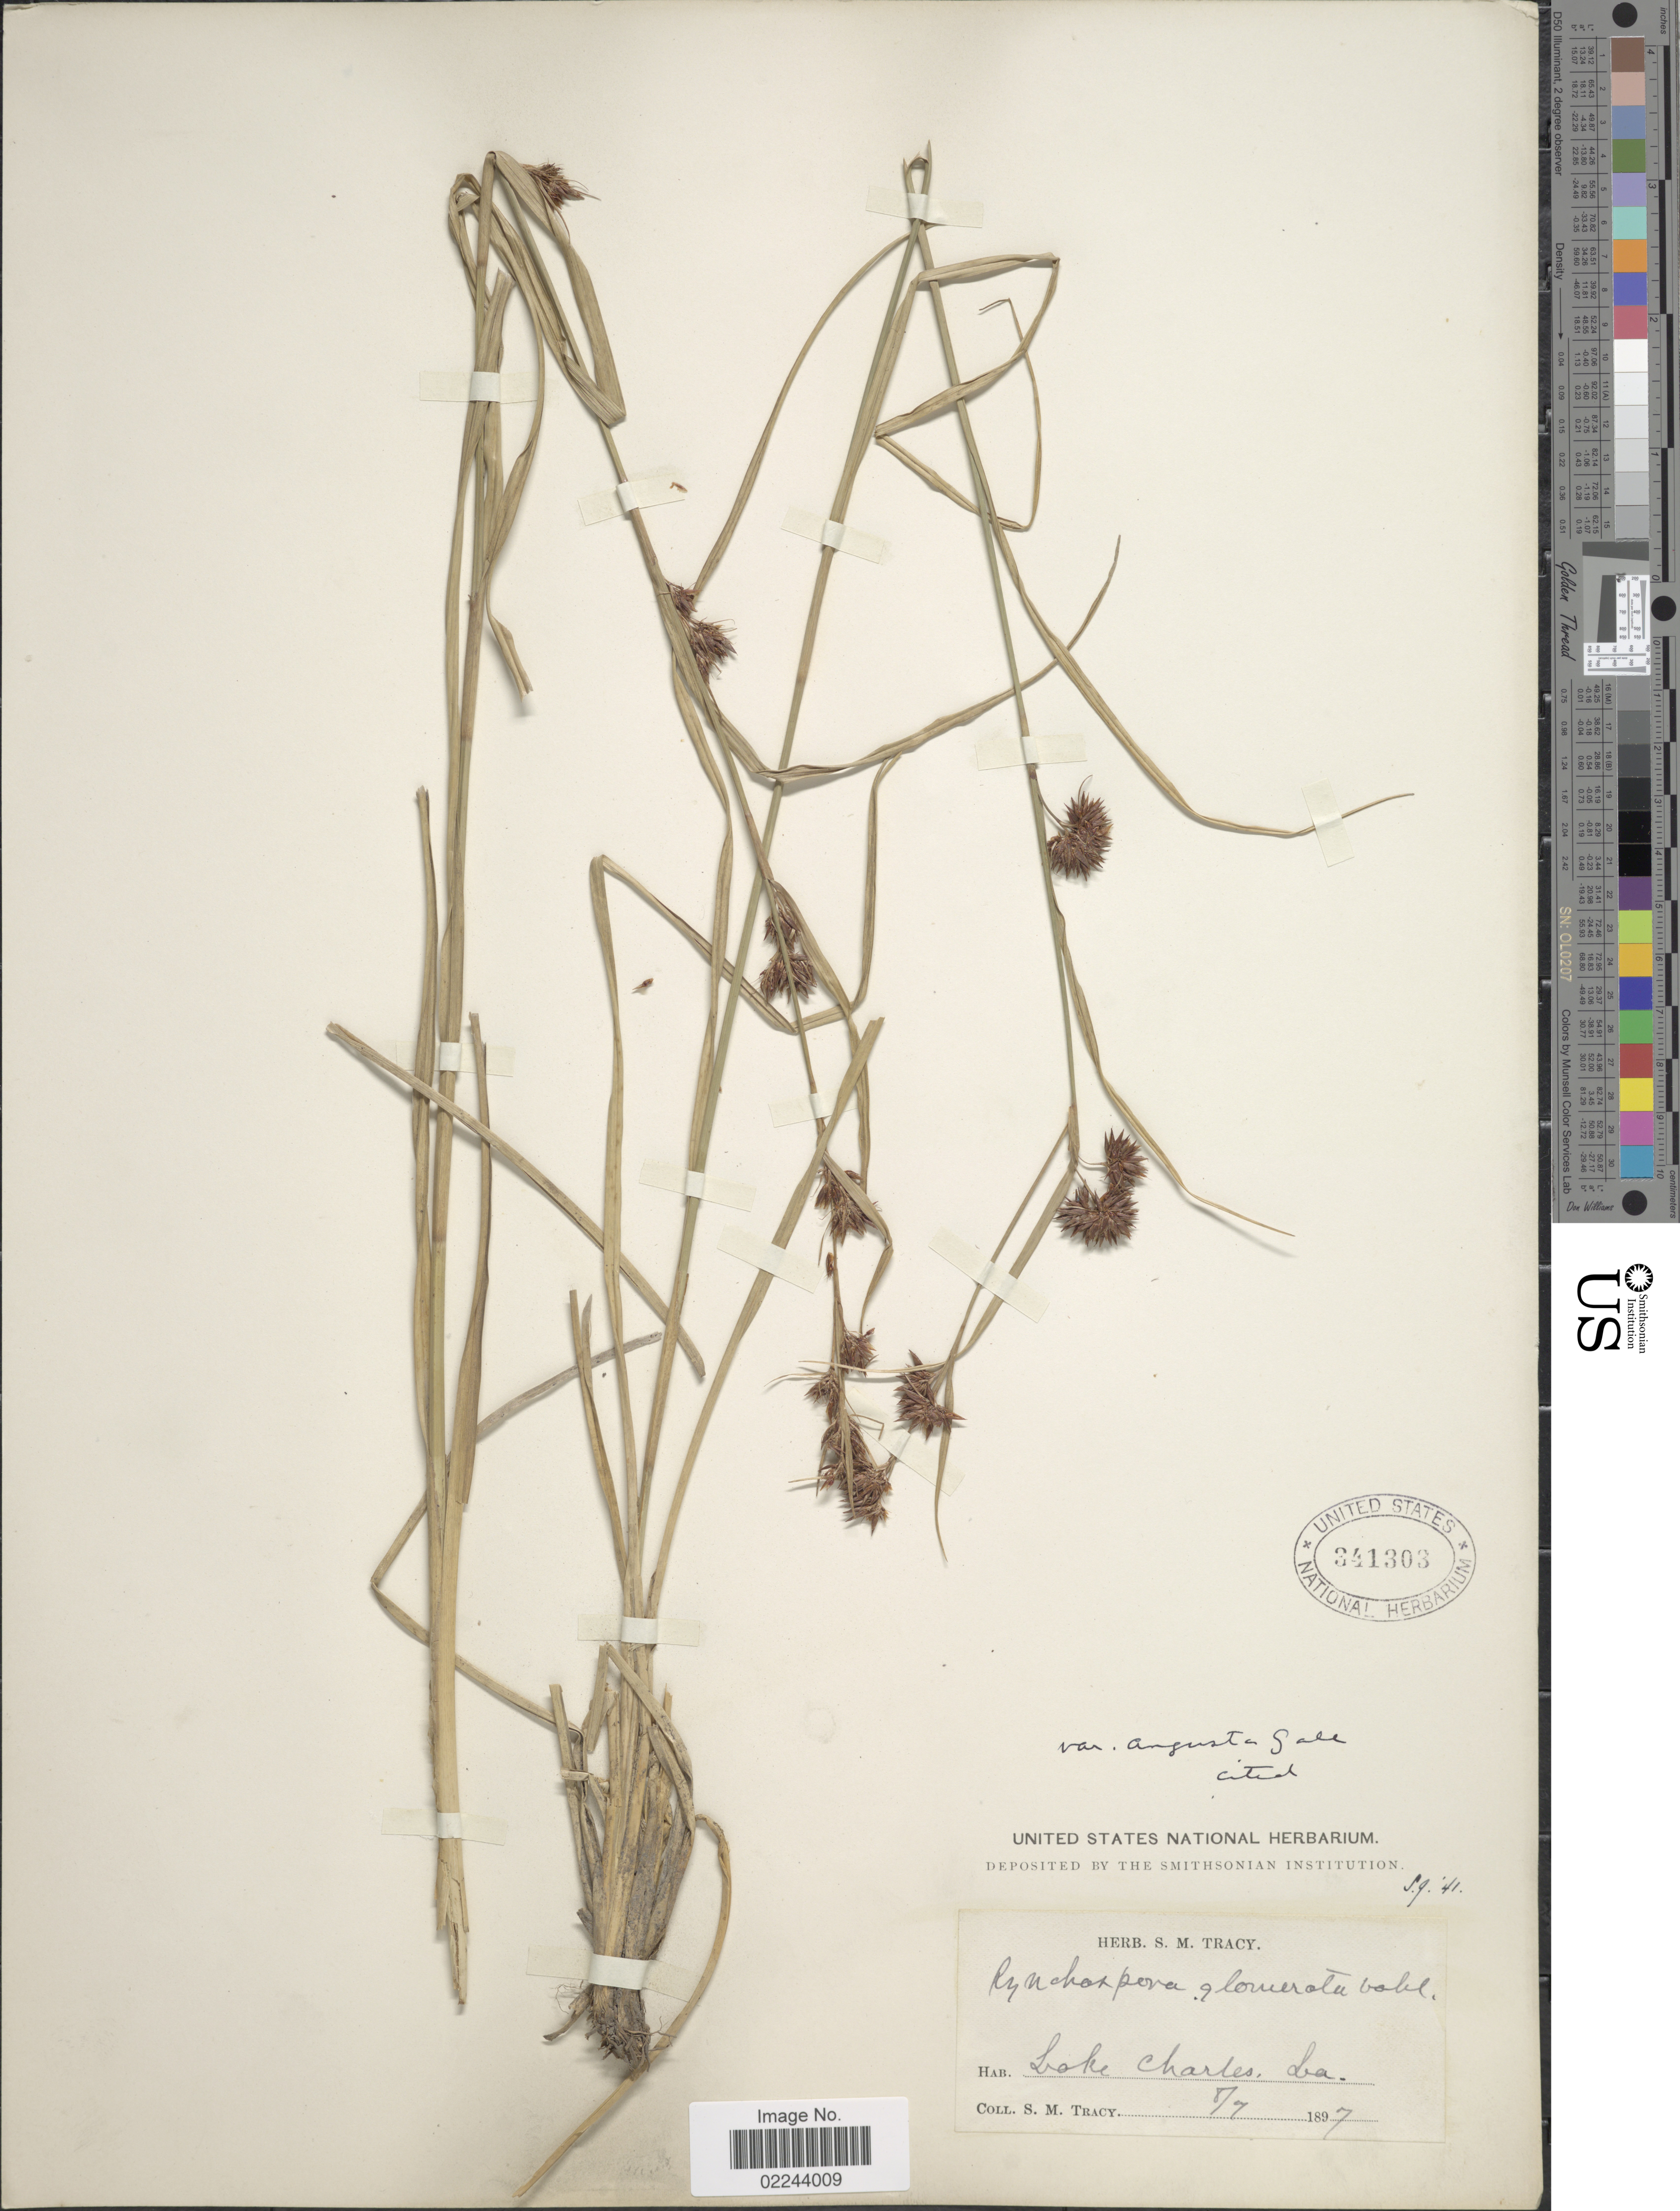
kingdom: Plantae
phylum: Tracheophyta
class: Liliopsida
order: Poales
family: Cyperaceae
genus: Rhynchospora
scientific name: Rhynchospora glomerata var. angusta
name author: Gale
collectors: S. M. Tracy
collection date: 1897-08-07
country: United States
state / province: Louisiana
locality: Lake Charles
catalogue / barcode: US 341303